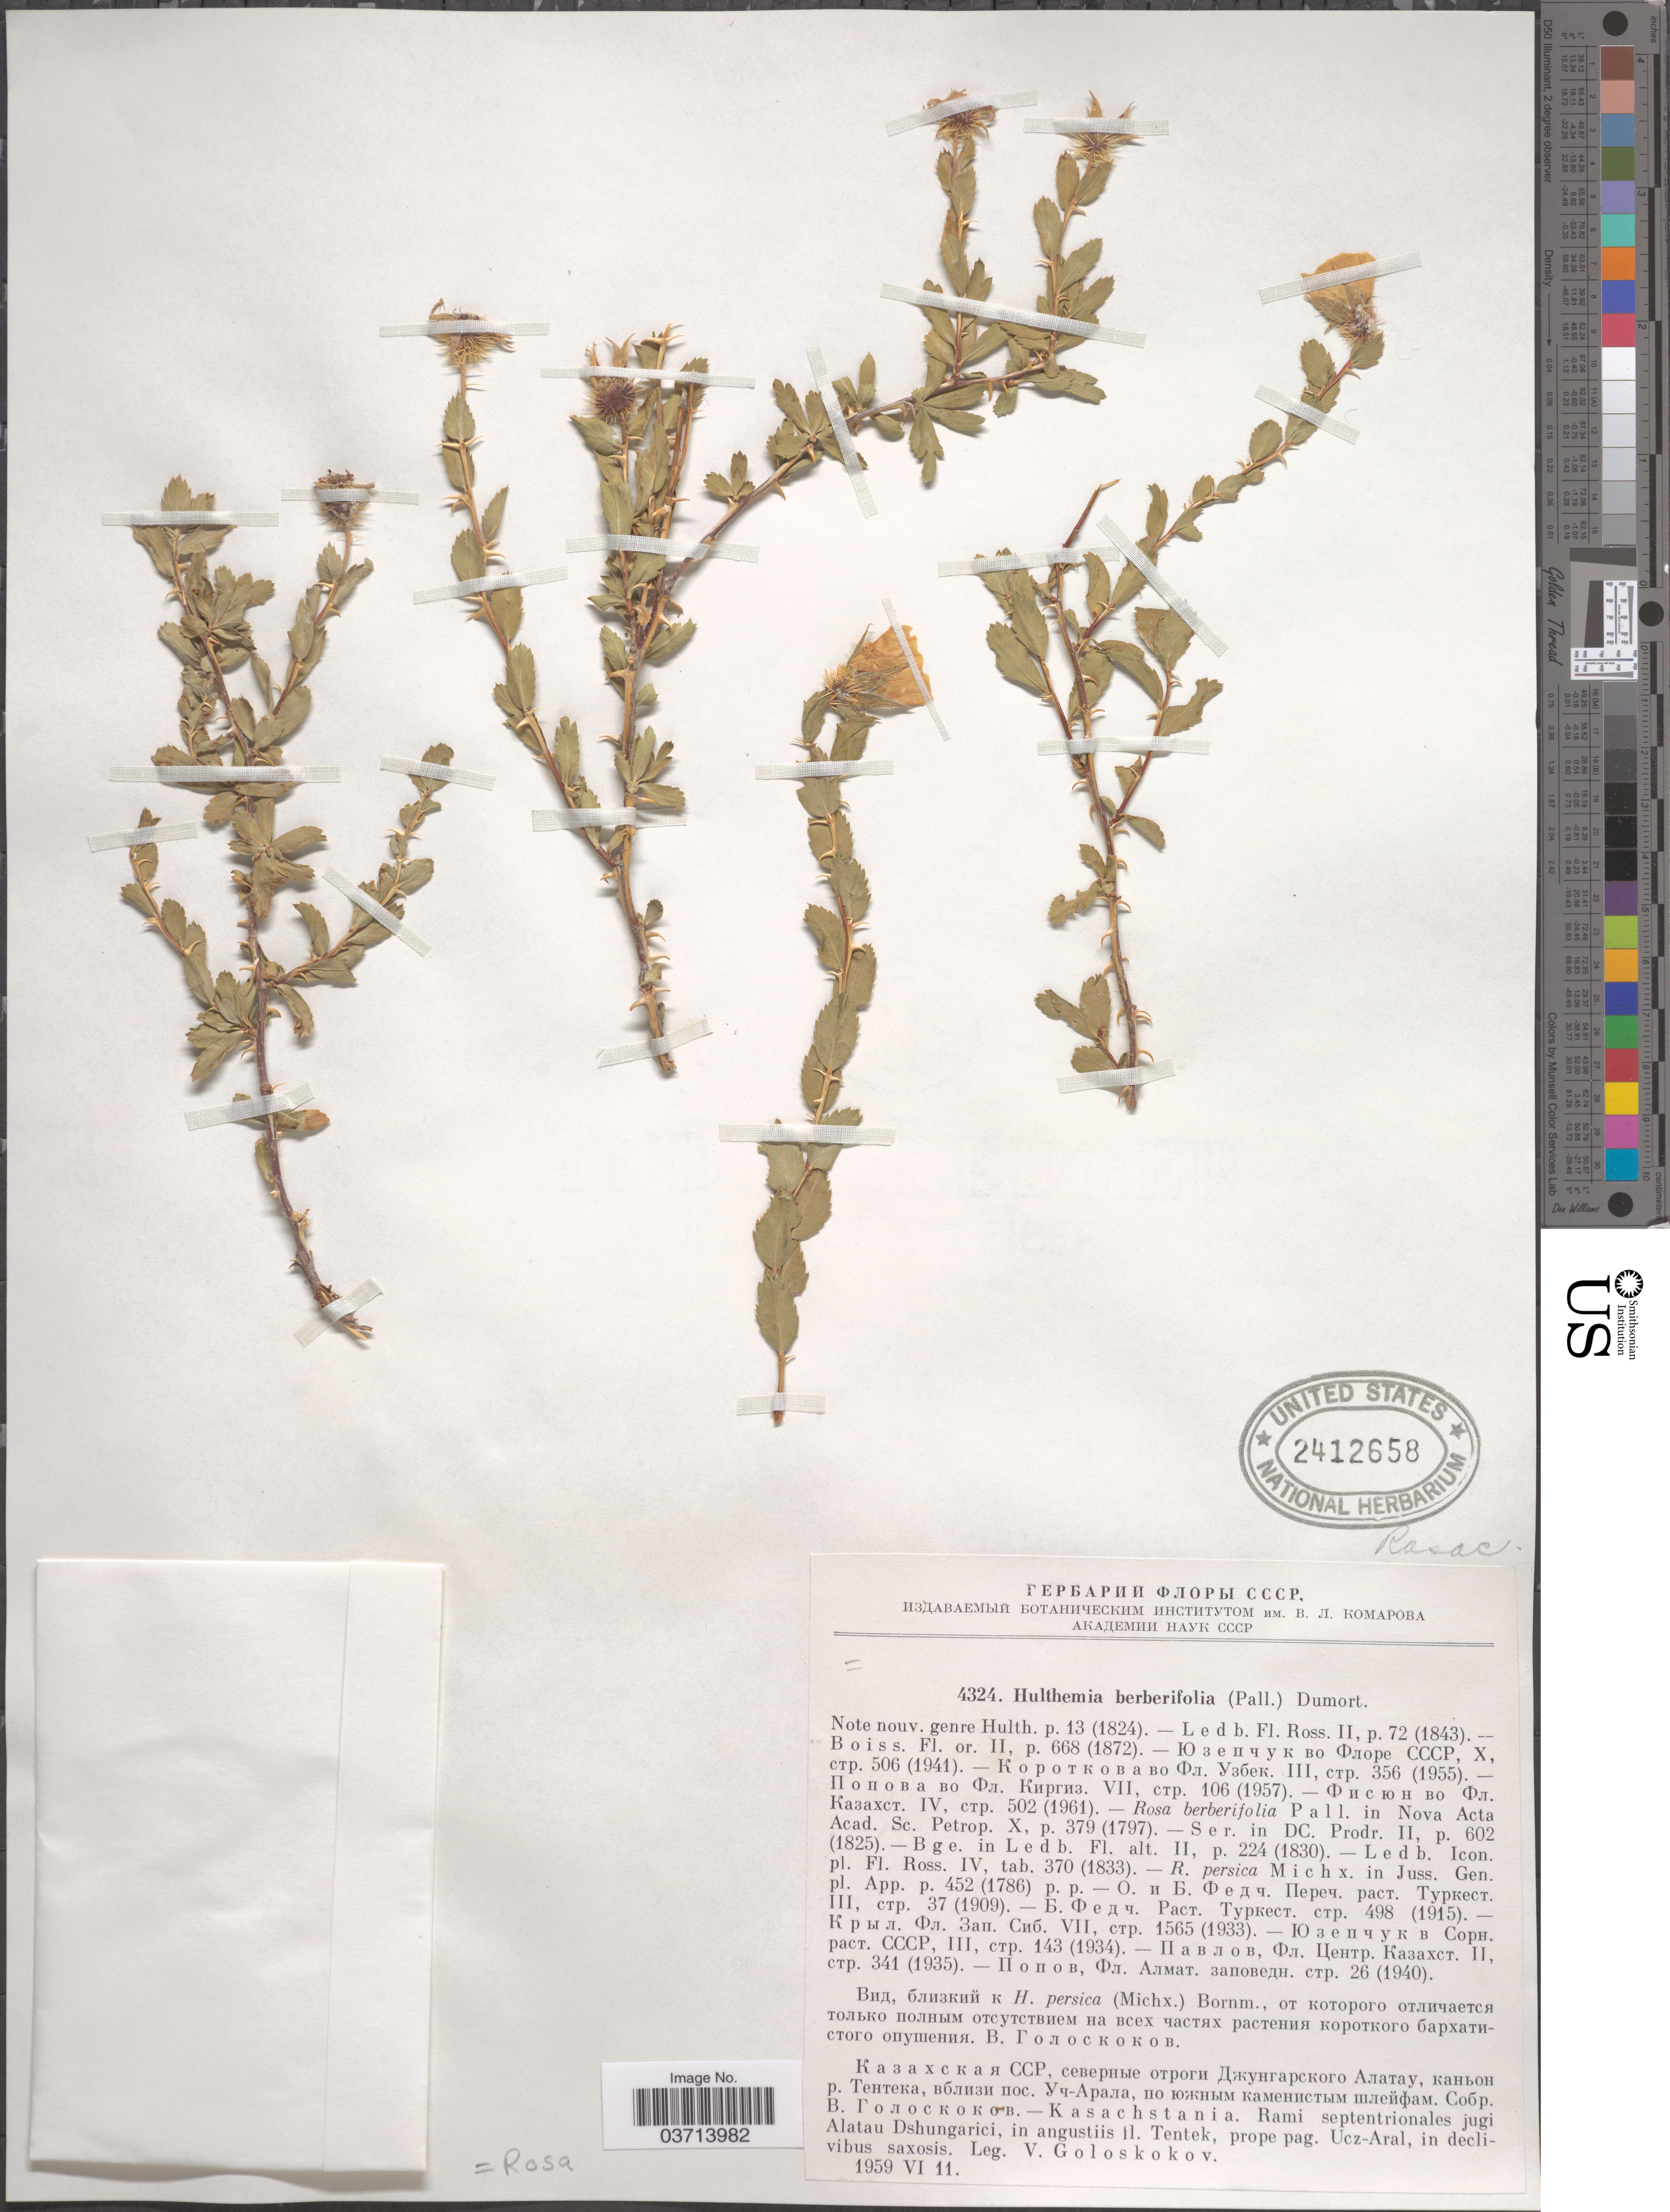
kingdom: Plantae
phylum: Tracheophyta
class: Magnoliopsida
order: Rosales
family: Rosaceae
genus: Rosa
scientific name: Rosa berberifolia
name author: Pall.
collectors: V. P. Goloskokov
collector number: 4324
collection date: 1959-06-11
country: Kazakhstan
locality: Kasachstania. Rami septentrionales jugi Alatau Dshungarici, in angustii Il. Tentek, prope pag. Ucz-Aral, in declivibus saxosis.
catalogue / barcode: US 2412658